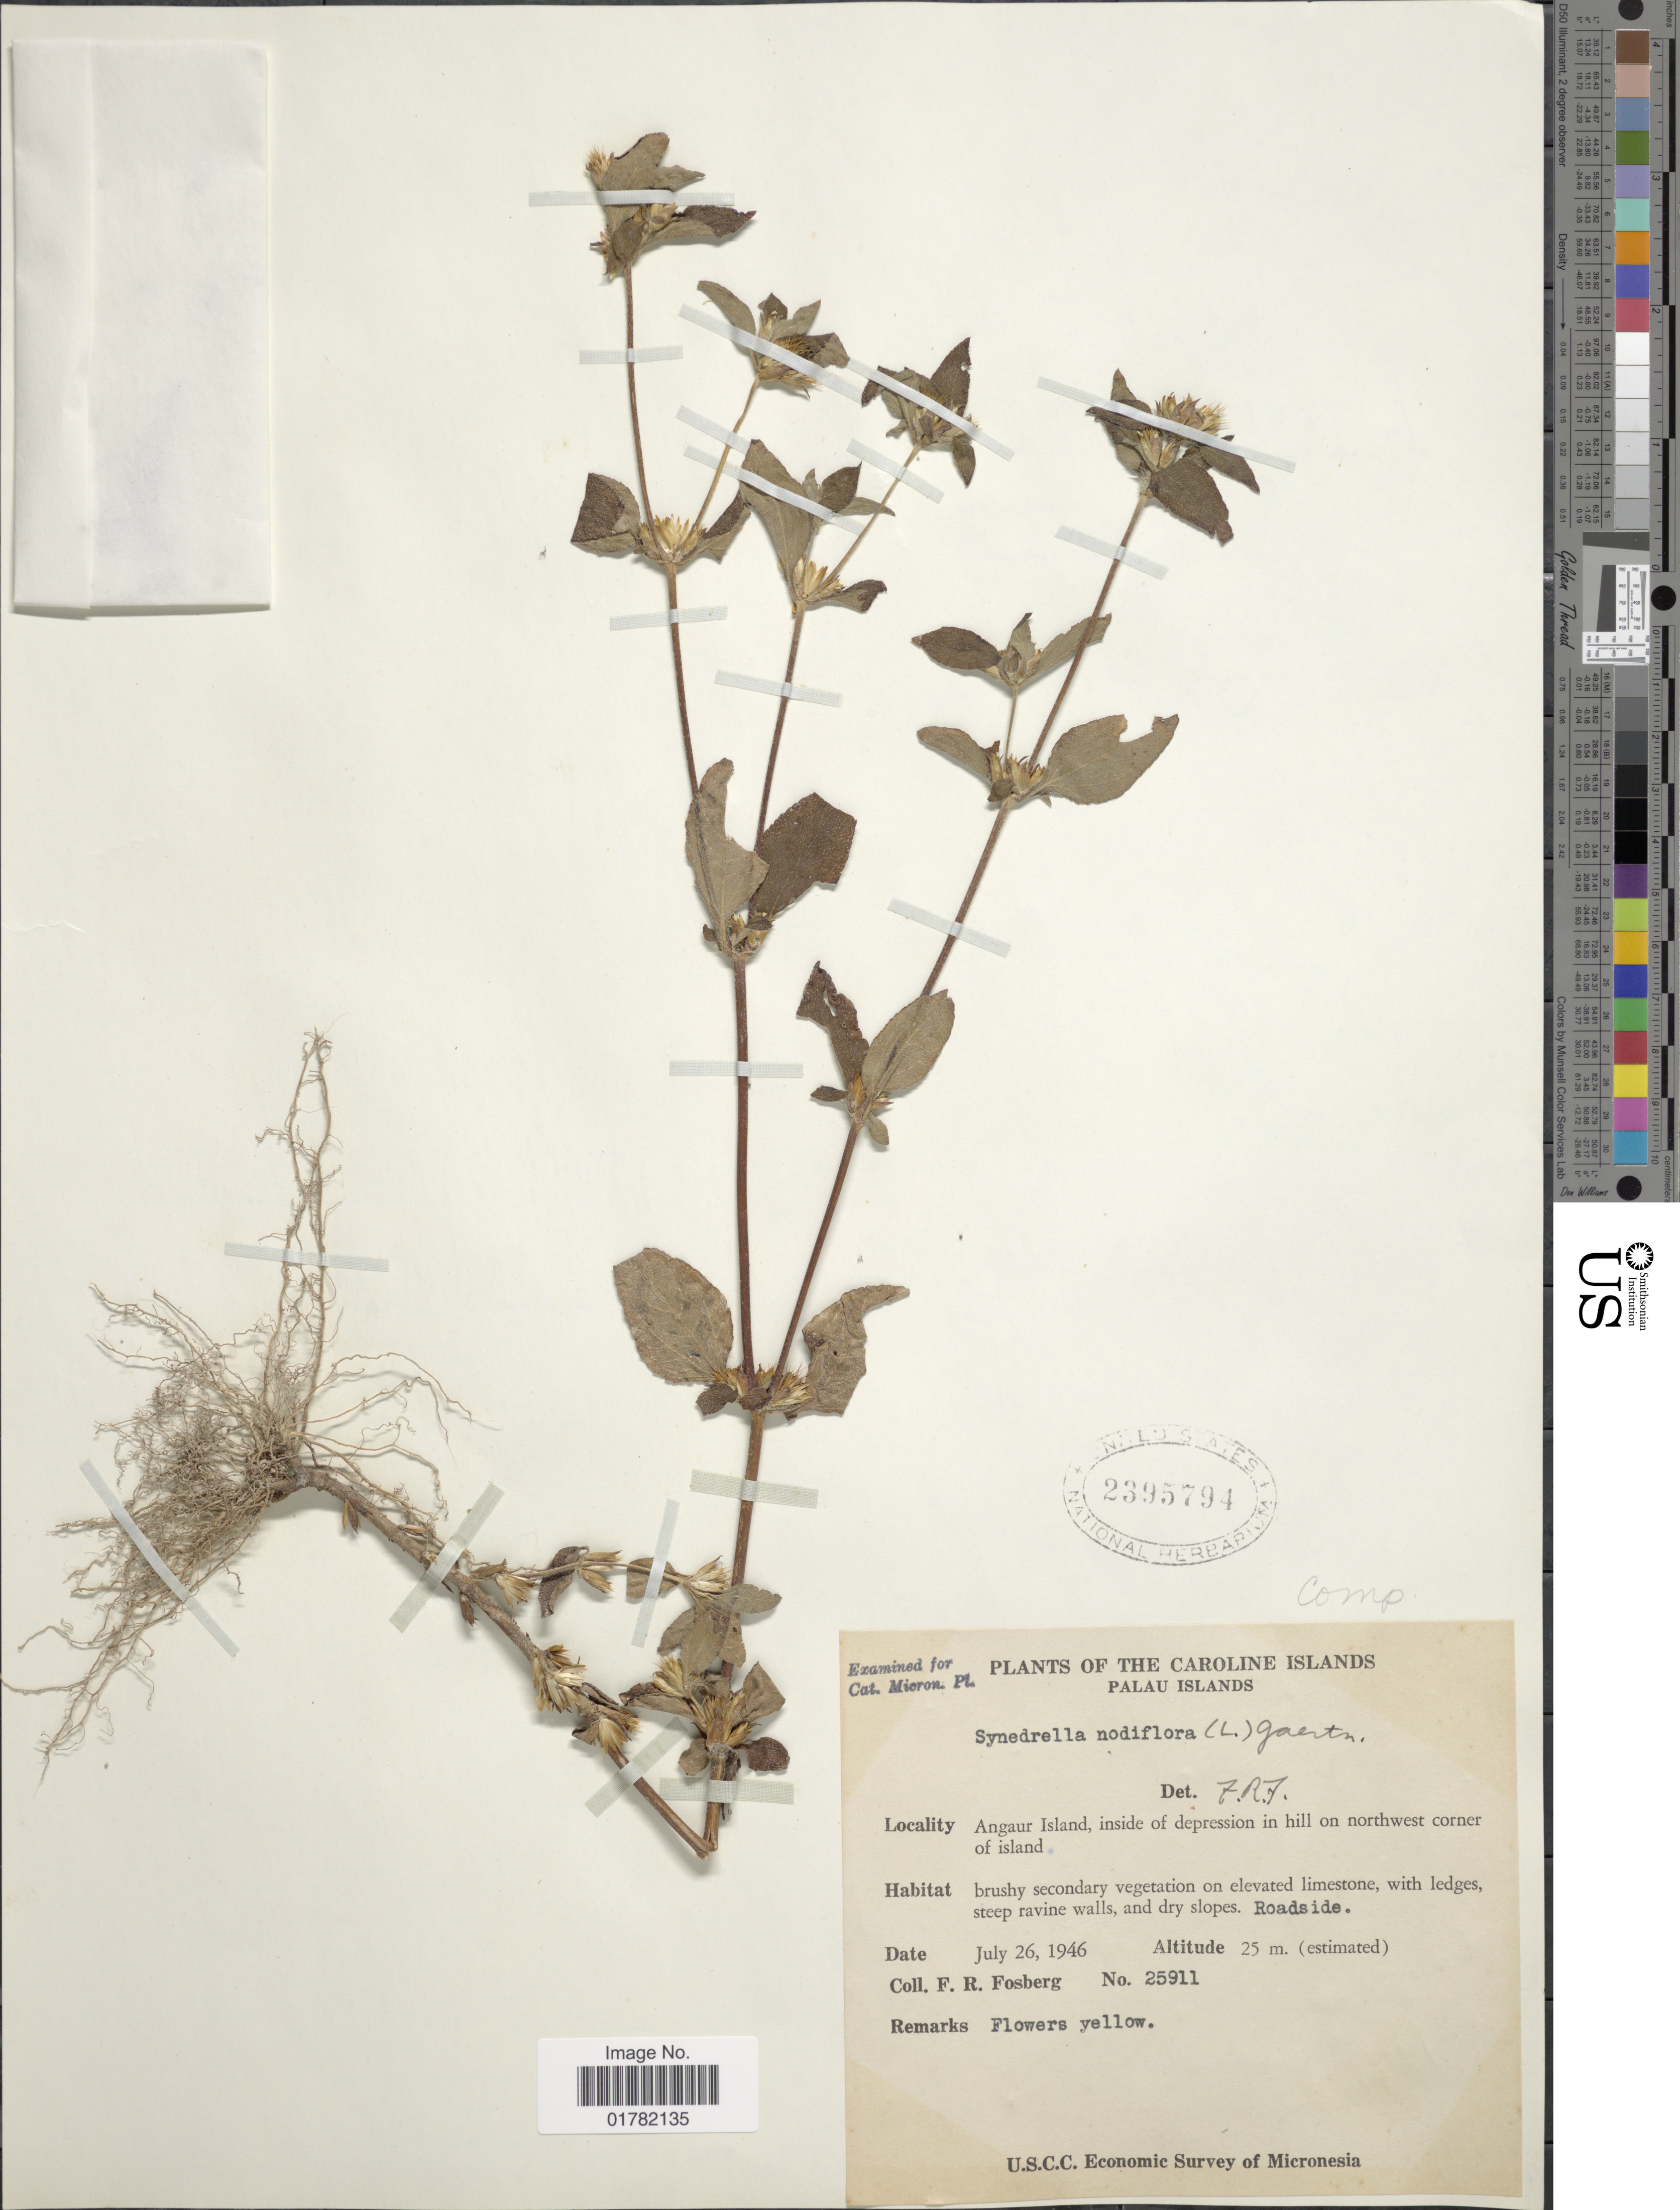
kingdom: Plantae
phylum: Tracheophyta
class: Magnoliopsida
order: Asterales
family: Asteraceae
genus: Synedrella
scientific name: Synedrella nodiflora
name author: (L.) Gaertn.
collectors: F. R. Fosberg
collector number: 25911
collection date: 1946-07-26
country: Palau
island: Ngeaur [Angaur]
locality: Angaur Island, inside of depression in hill on northwest corner of island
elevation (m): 25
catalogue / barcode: US 2395794